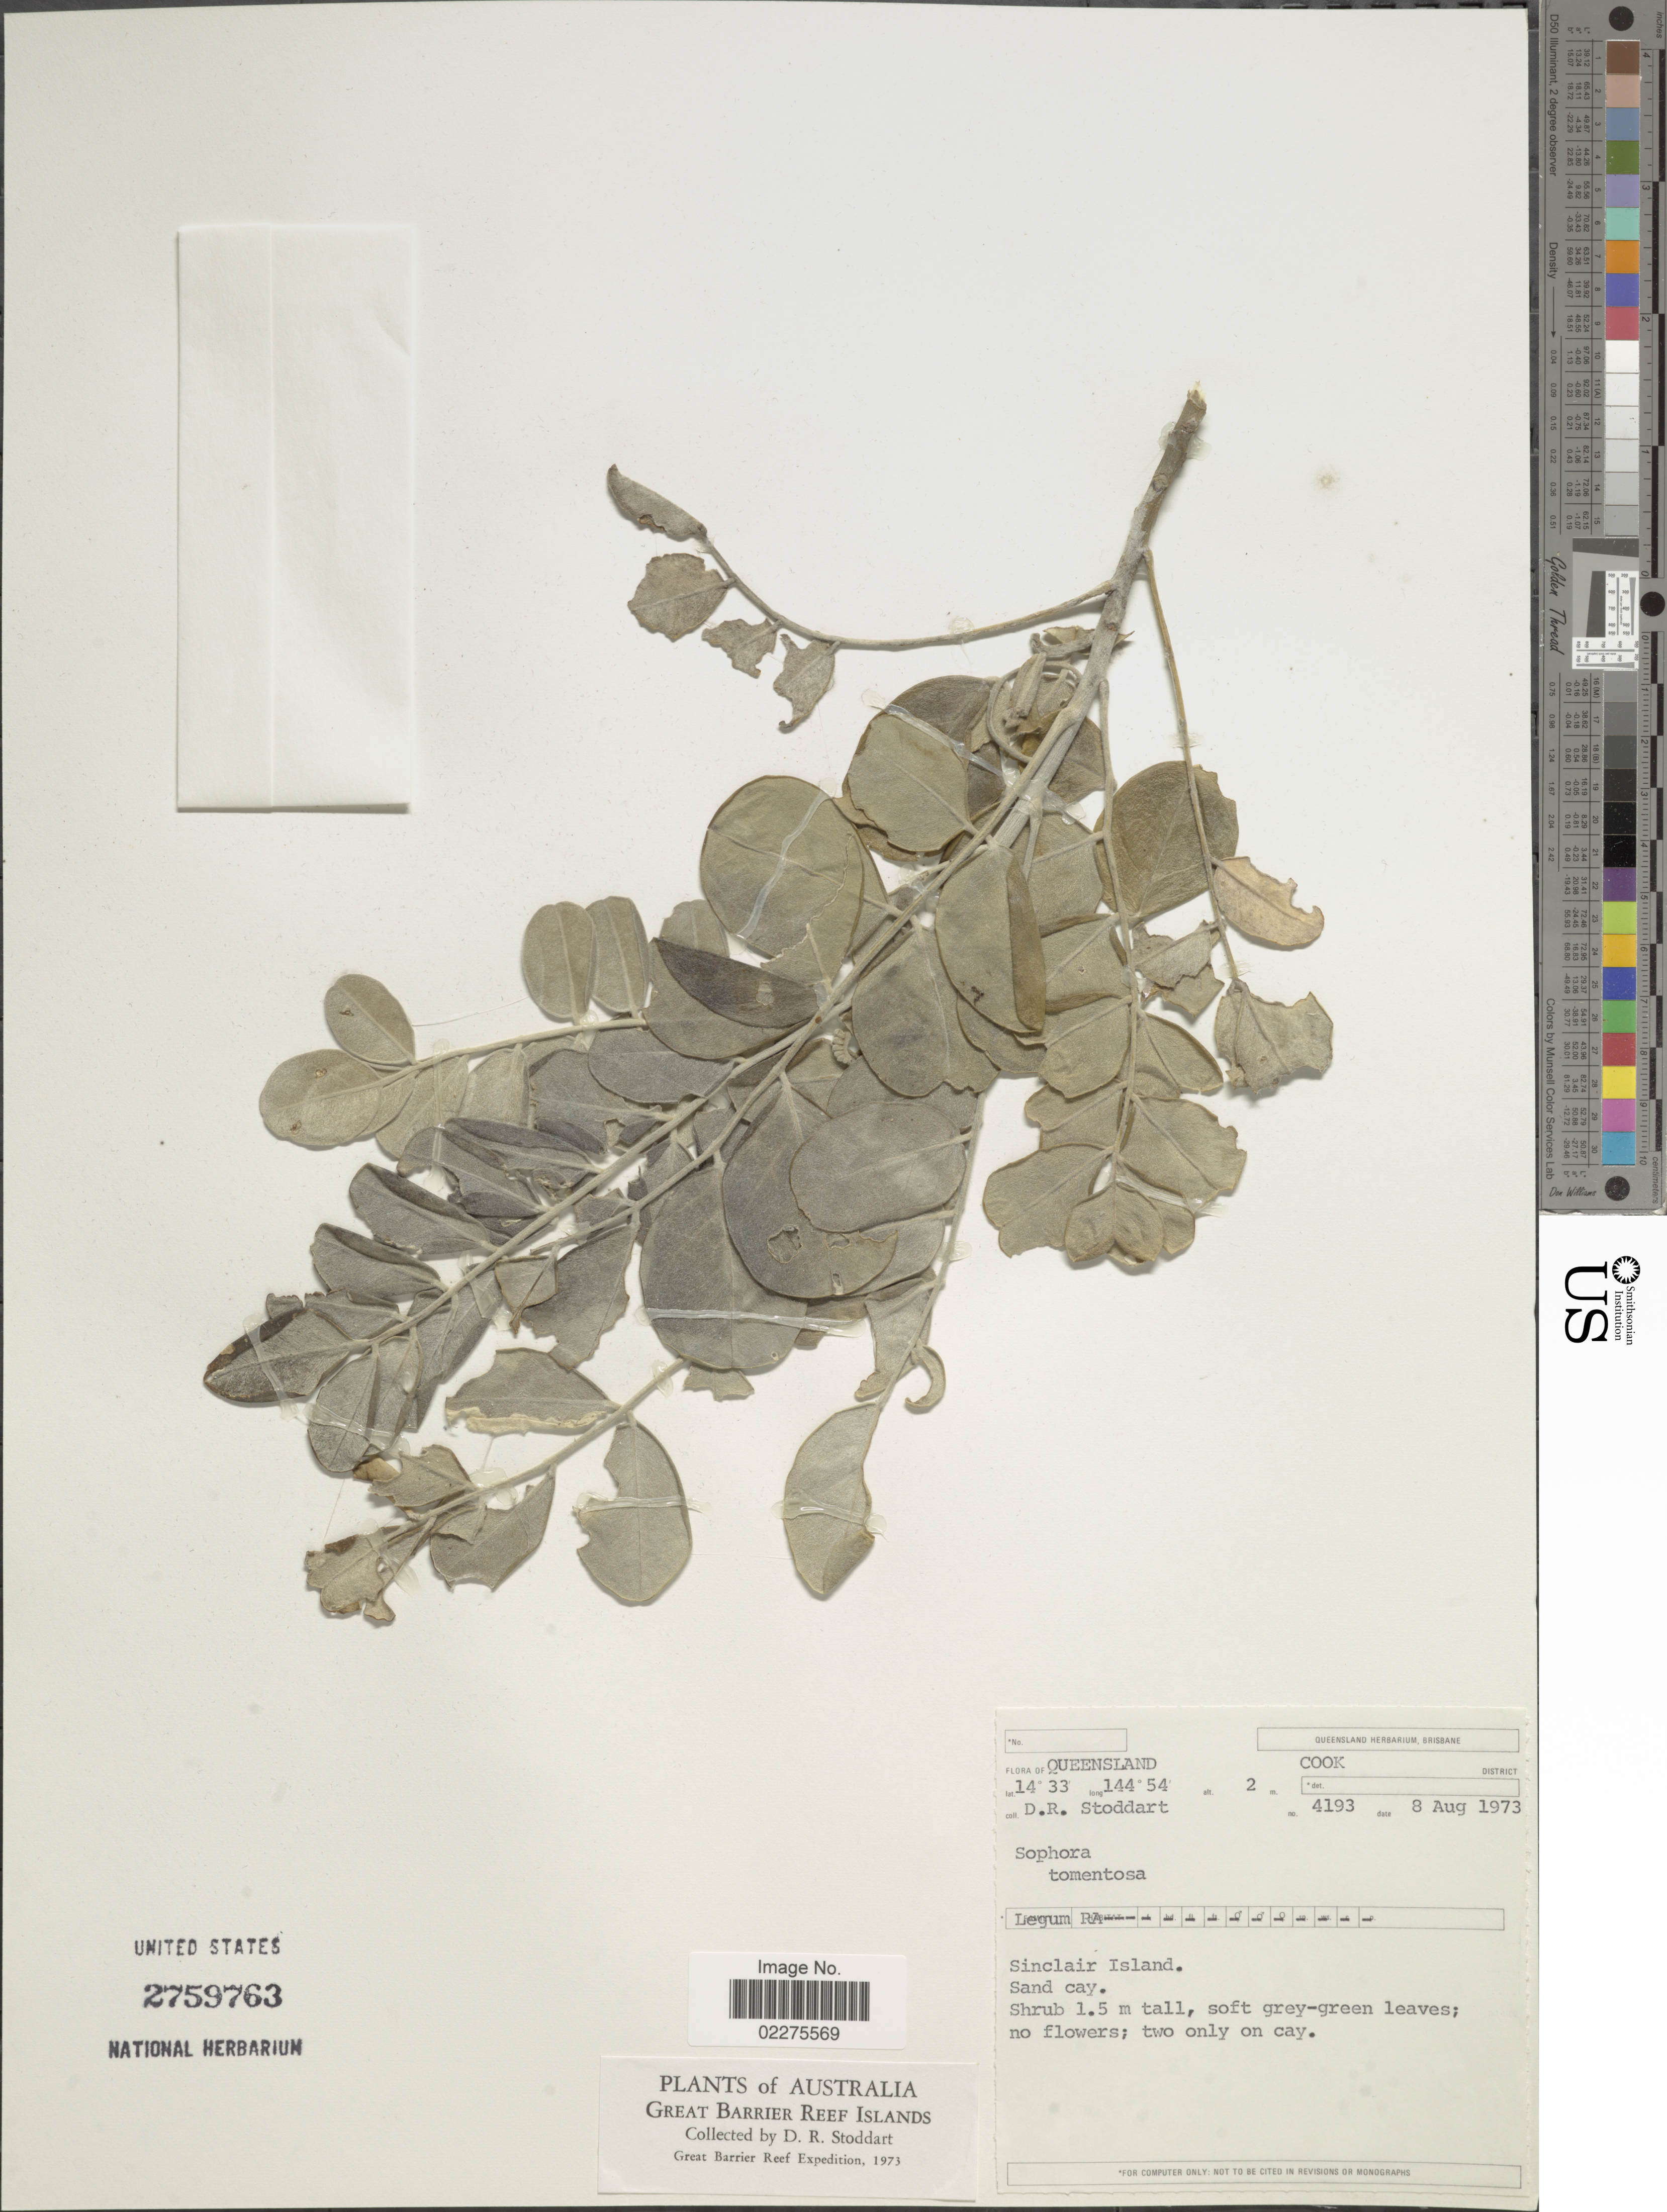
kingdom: Plantae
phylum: Tracheophyta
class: Magnoliopsida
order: Fabales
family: Fabaceae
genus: Sophora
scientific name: Sophora tomentosa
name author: L.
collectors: D. R. Stoddart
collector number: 4193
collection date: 1973-08-08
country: Australia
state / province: Queensland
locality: Great Barrier Reef Islands. Sinclair Island.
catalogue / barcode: US 2759763